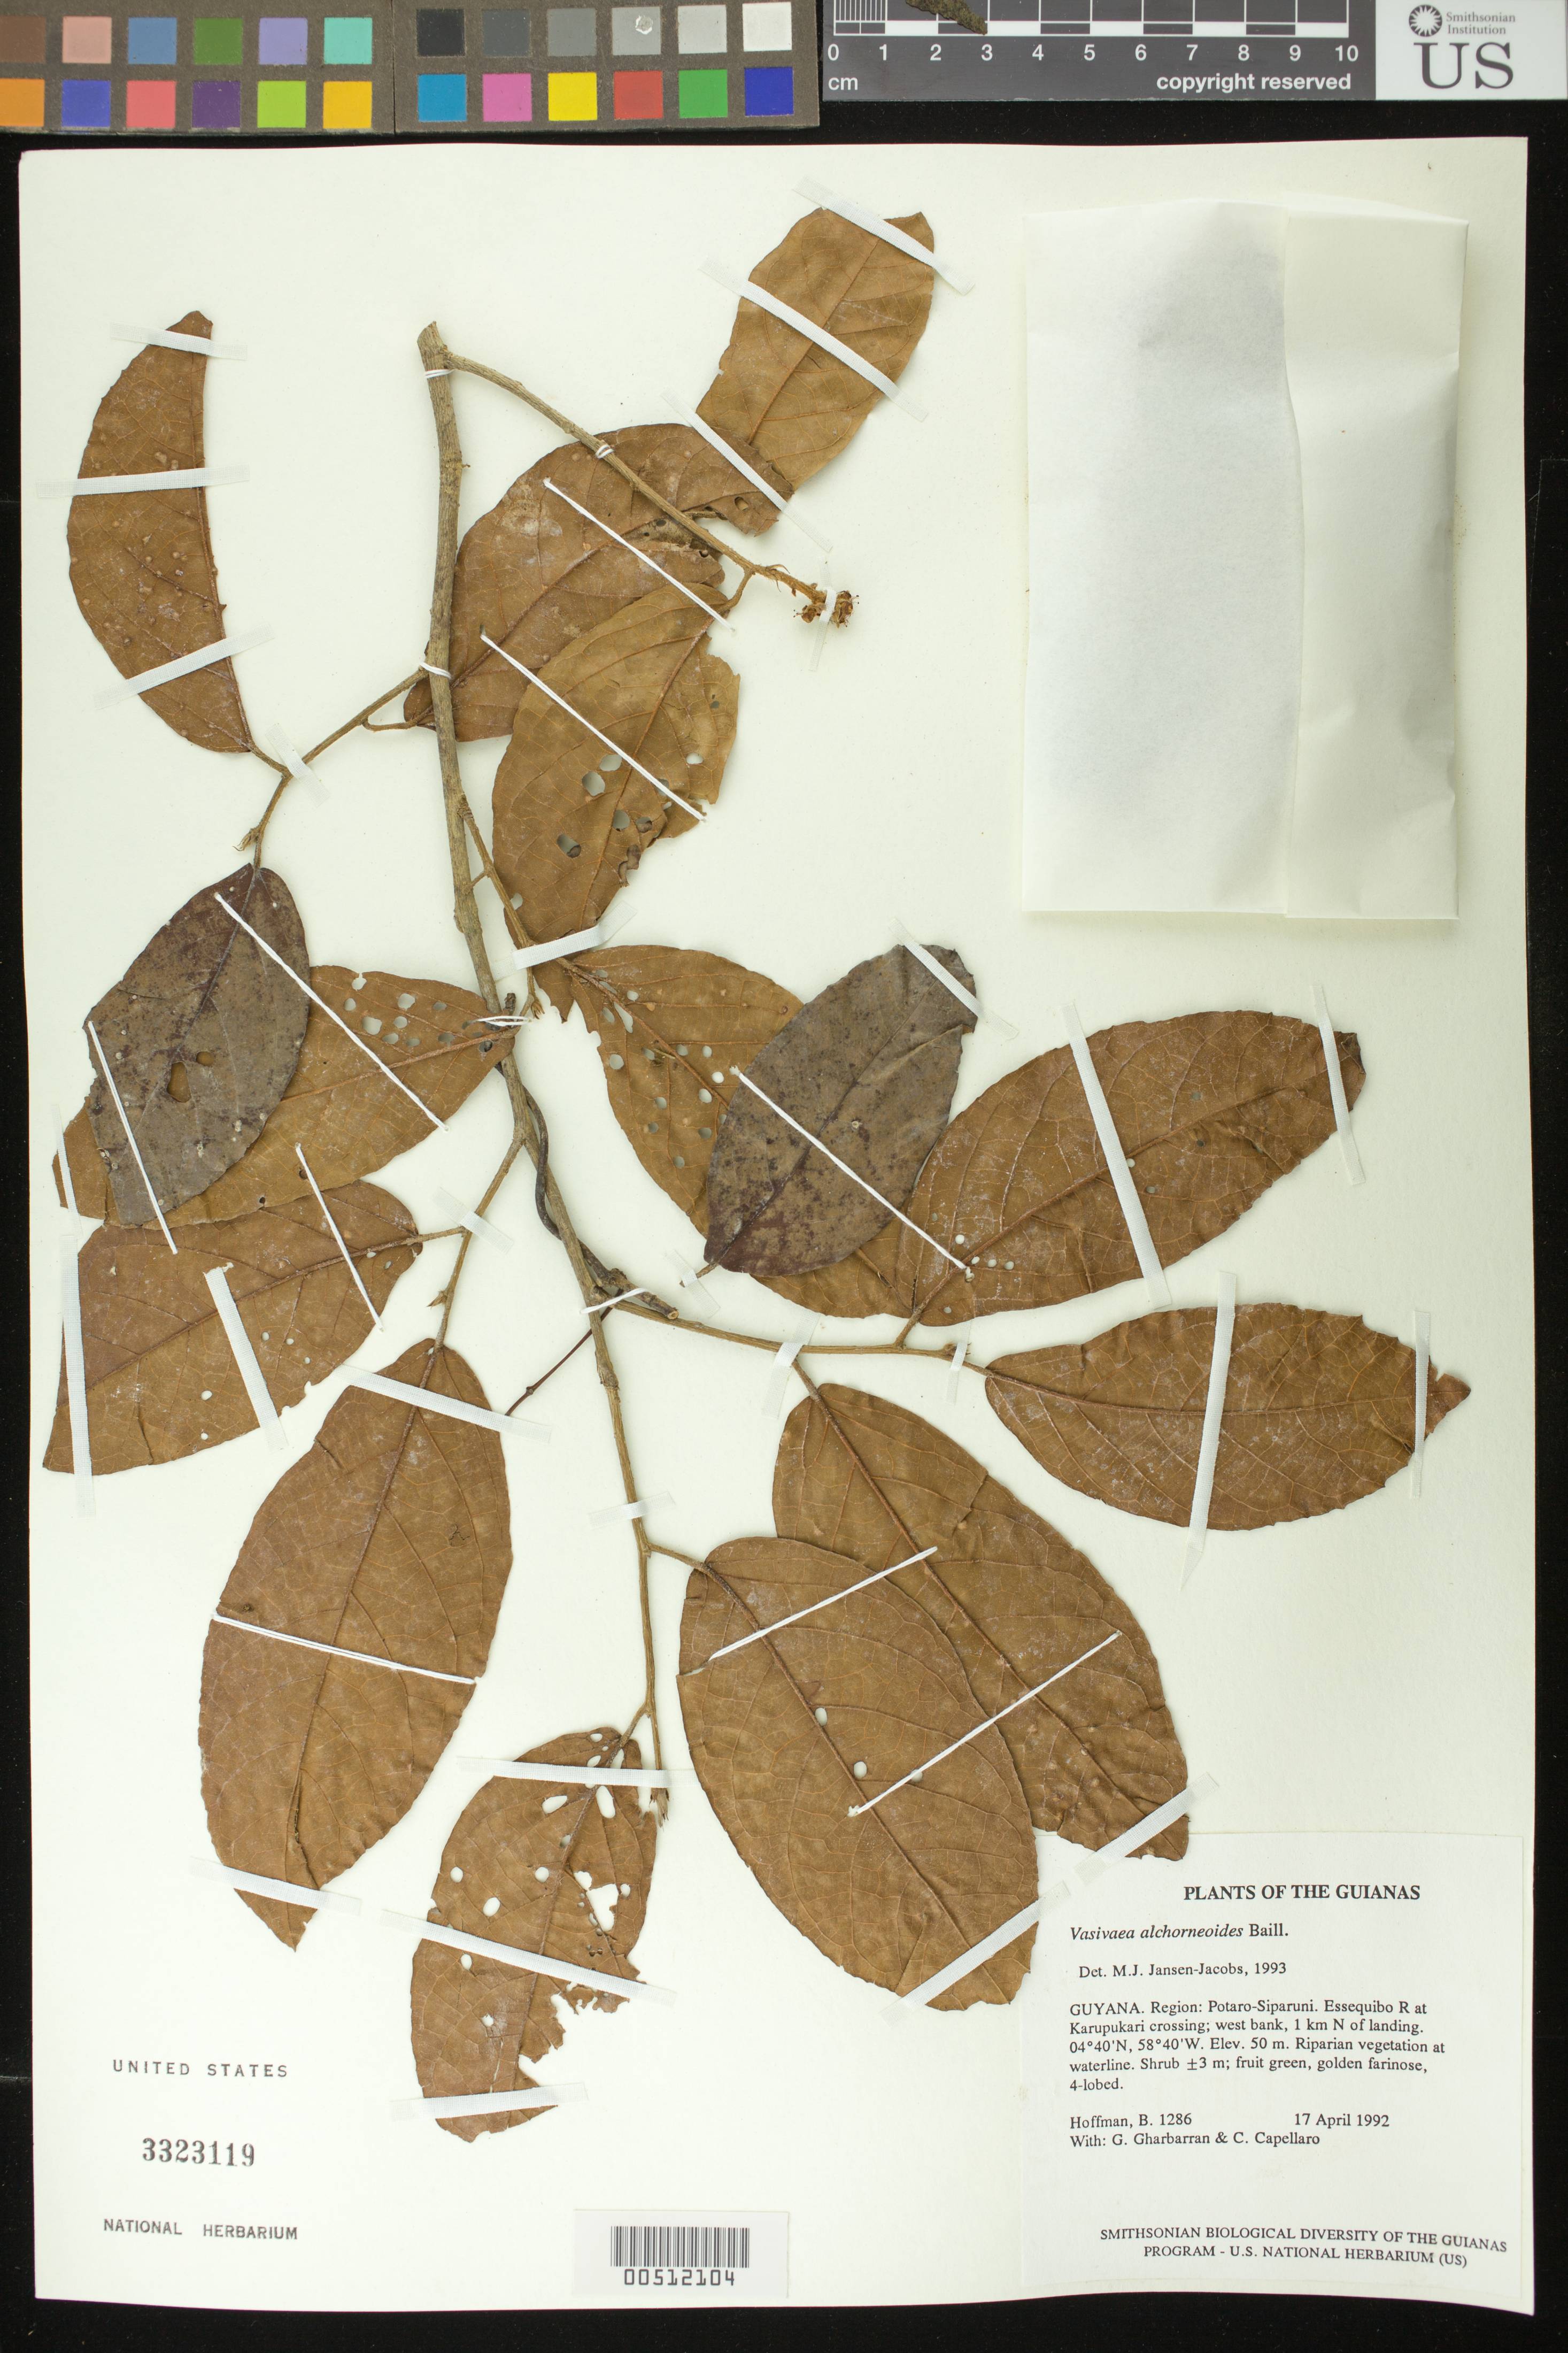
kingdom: Plantae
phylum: Tracheophyta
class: Magnoliopsida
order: Malvales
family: Malvaceae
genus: Vasivaea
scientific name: Vasivaea alchorneoides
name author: Baill.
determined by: Jansen-Jacobs, M. J., (U), Nationaal Herbarium Nederland, Utrecht University branch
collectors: B. Hoffman, G. Gharbarran & C. Capellaro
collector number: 1286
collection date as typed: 17 April 1992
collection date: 1992-04-17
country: Guyana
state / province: Potaro-Siparuni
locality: Essequibo River at Karupukari crossing; west bank, 1 km N of landing. Iwokrama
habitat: Riparian vegetation at waterline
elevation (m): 50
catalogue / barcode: US 3323119